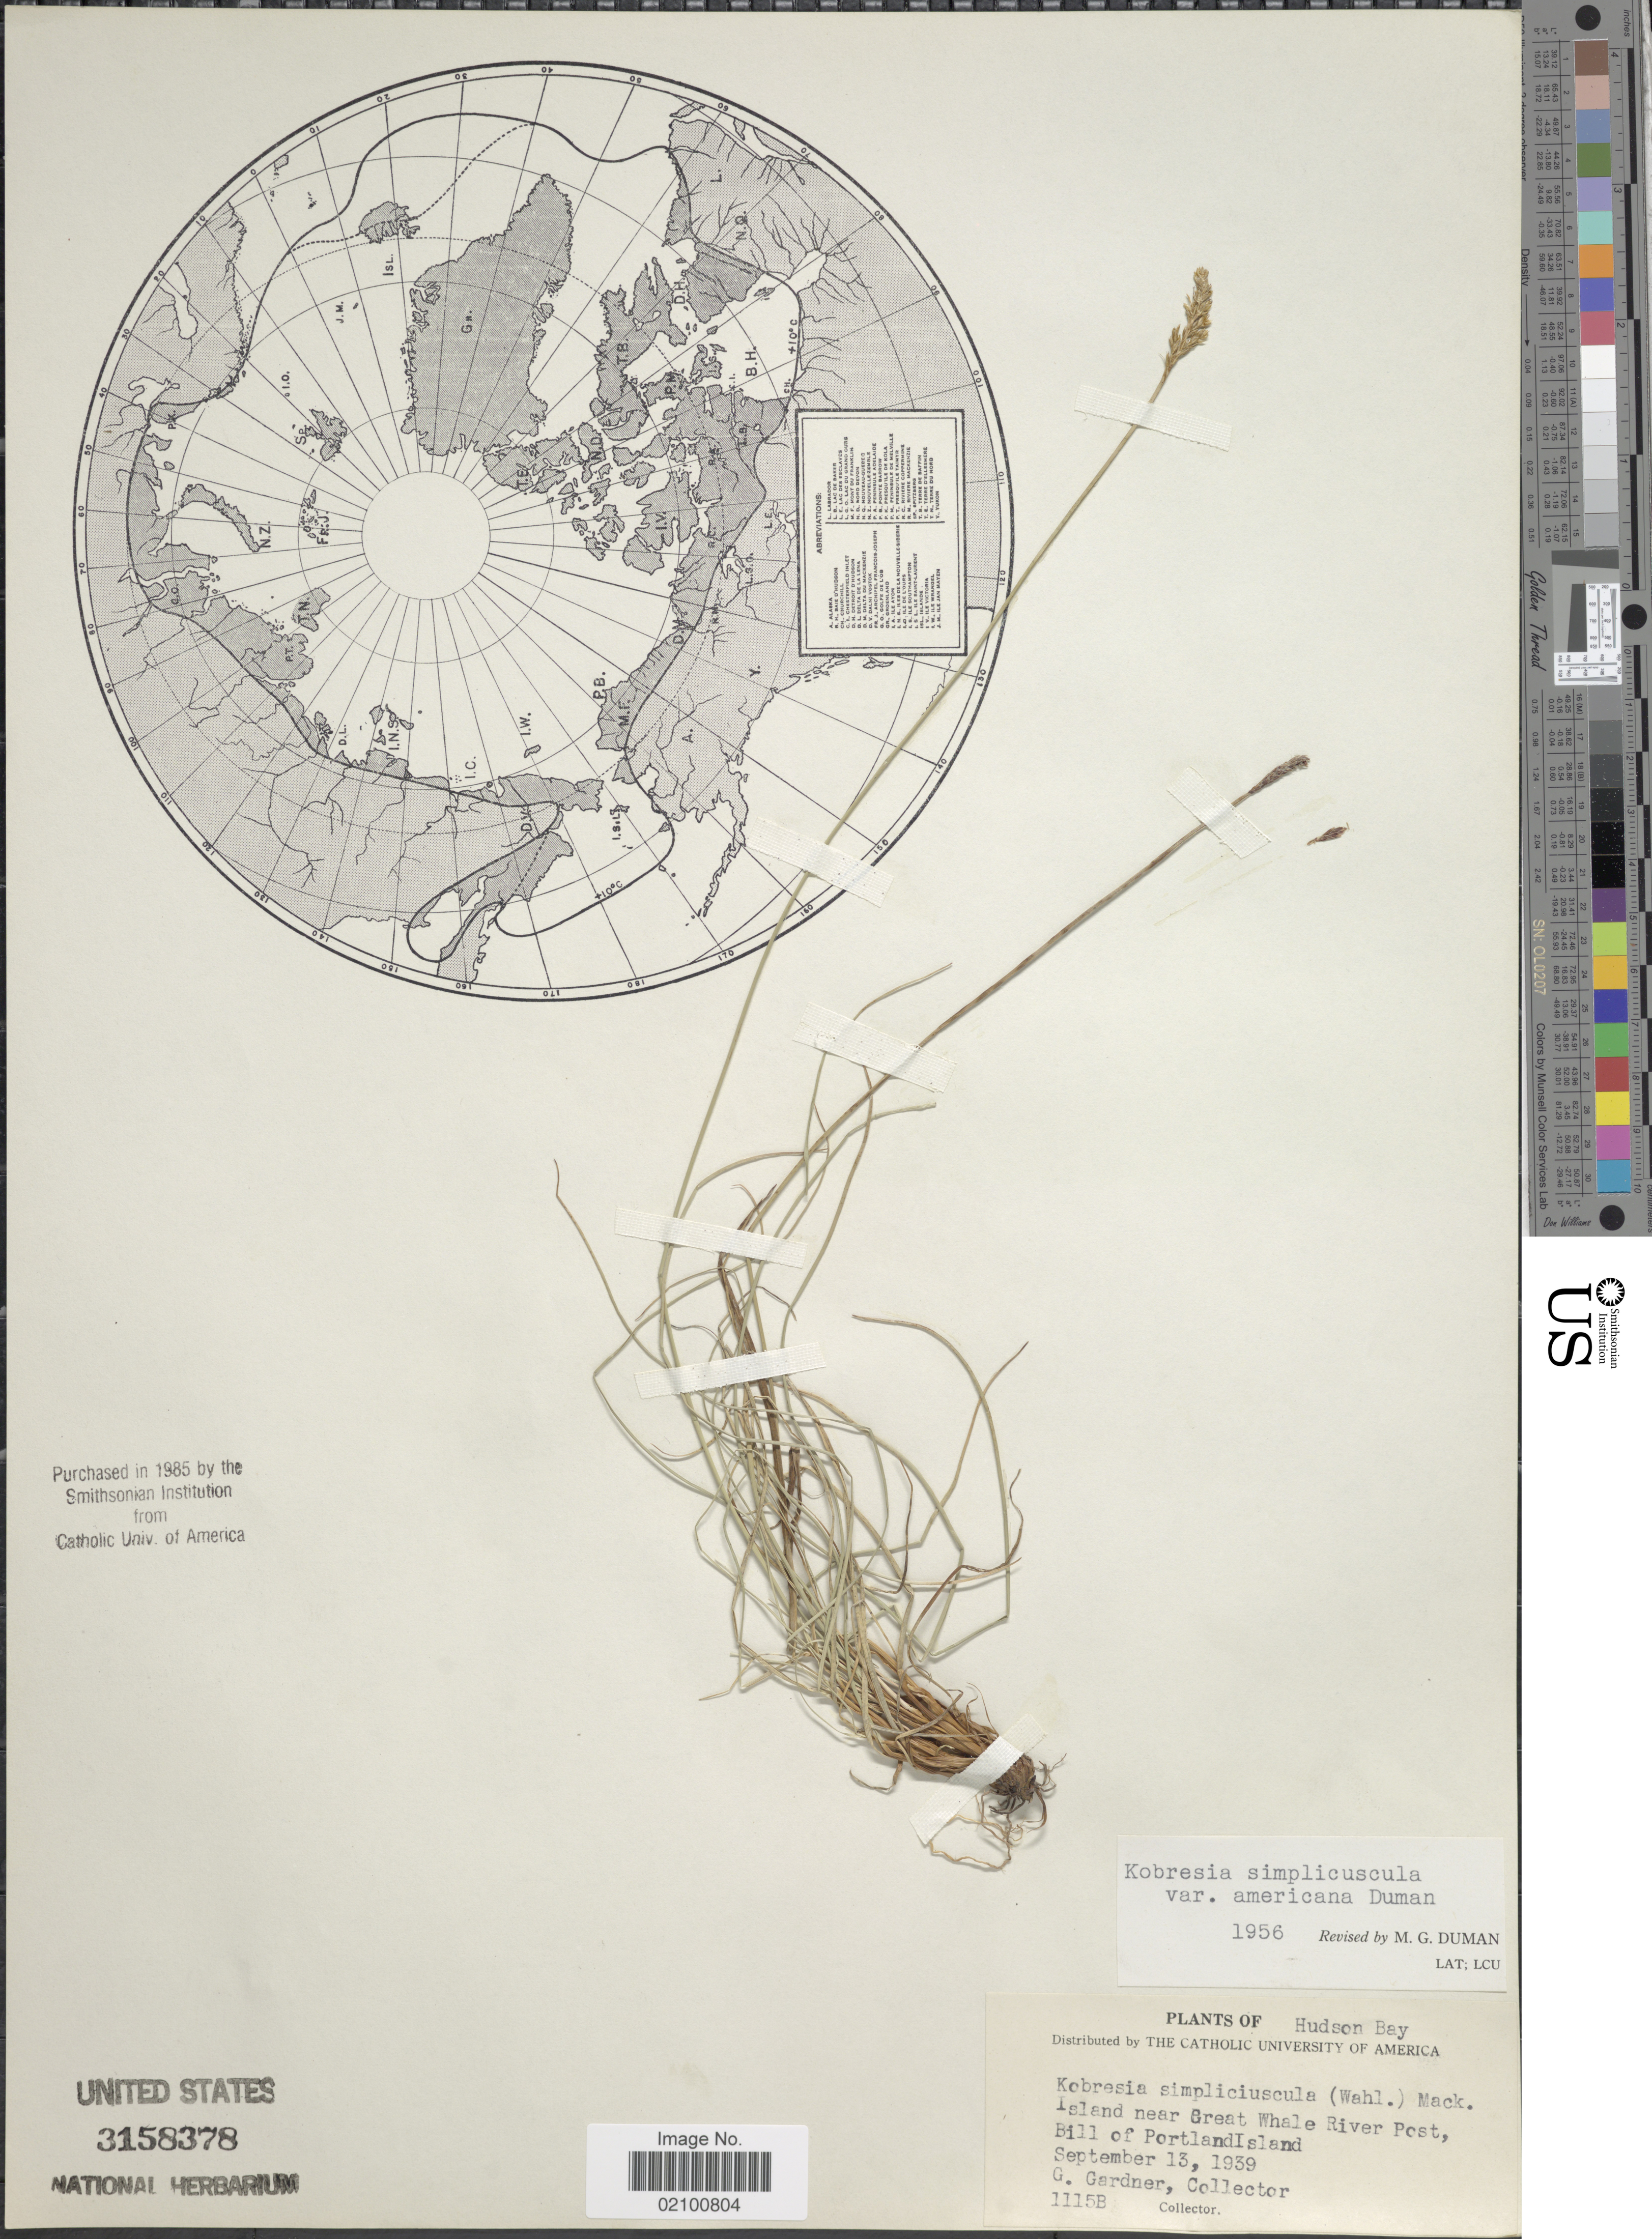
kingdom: Plantae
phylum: Tracheophyta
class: Liliopsida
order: Poales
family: Cyperaceae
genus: Carex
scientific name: Carex simpliciuscula subsp. simpliciuscula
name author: Wahlenb.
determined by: Strong, M. T., (US), Smithsonian Institution - National Museum of Natural History (UNITED STATES)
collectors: G. Gardner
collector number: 1115B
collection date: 1939-09-13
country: Canada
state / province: Quebec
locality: Hudson Bay, Island near Great Whale River Post, Bill of Portland Island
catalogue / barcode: US 3158378